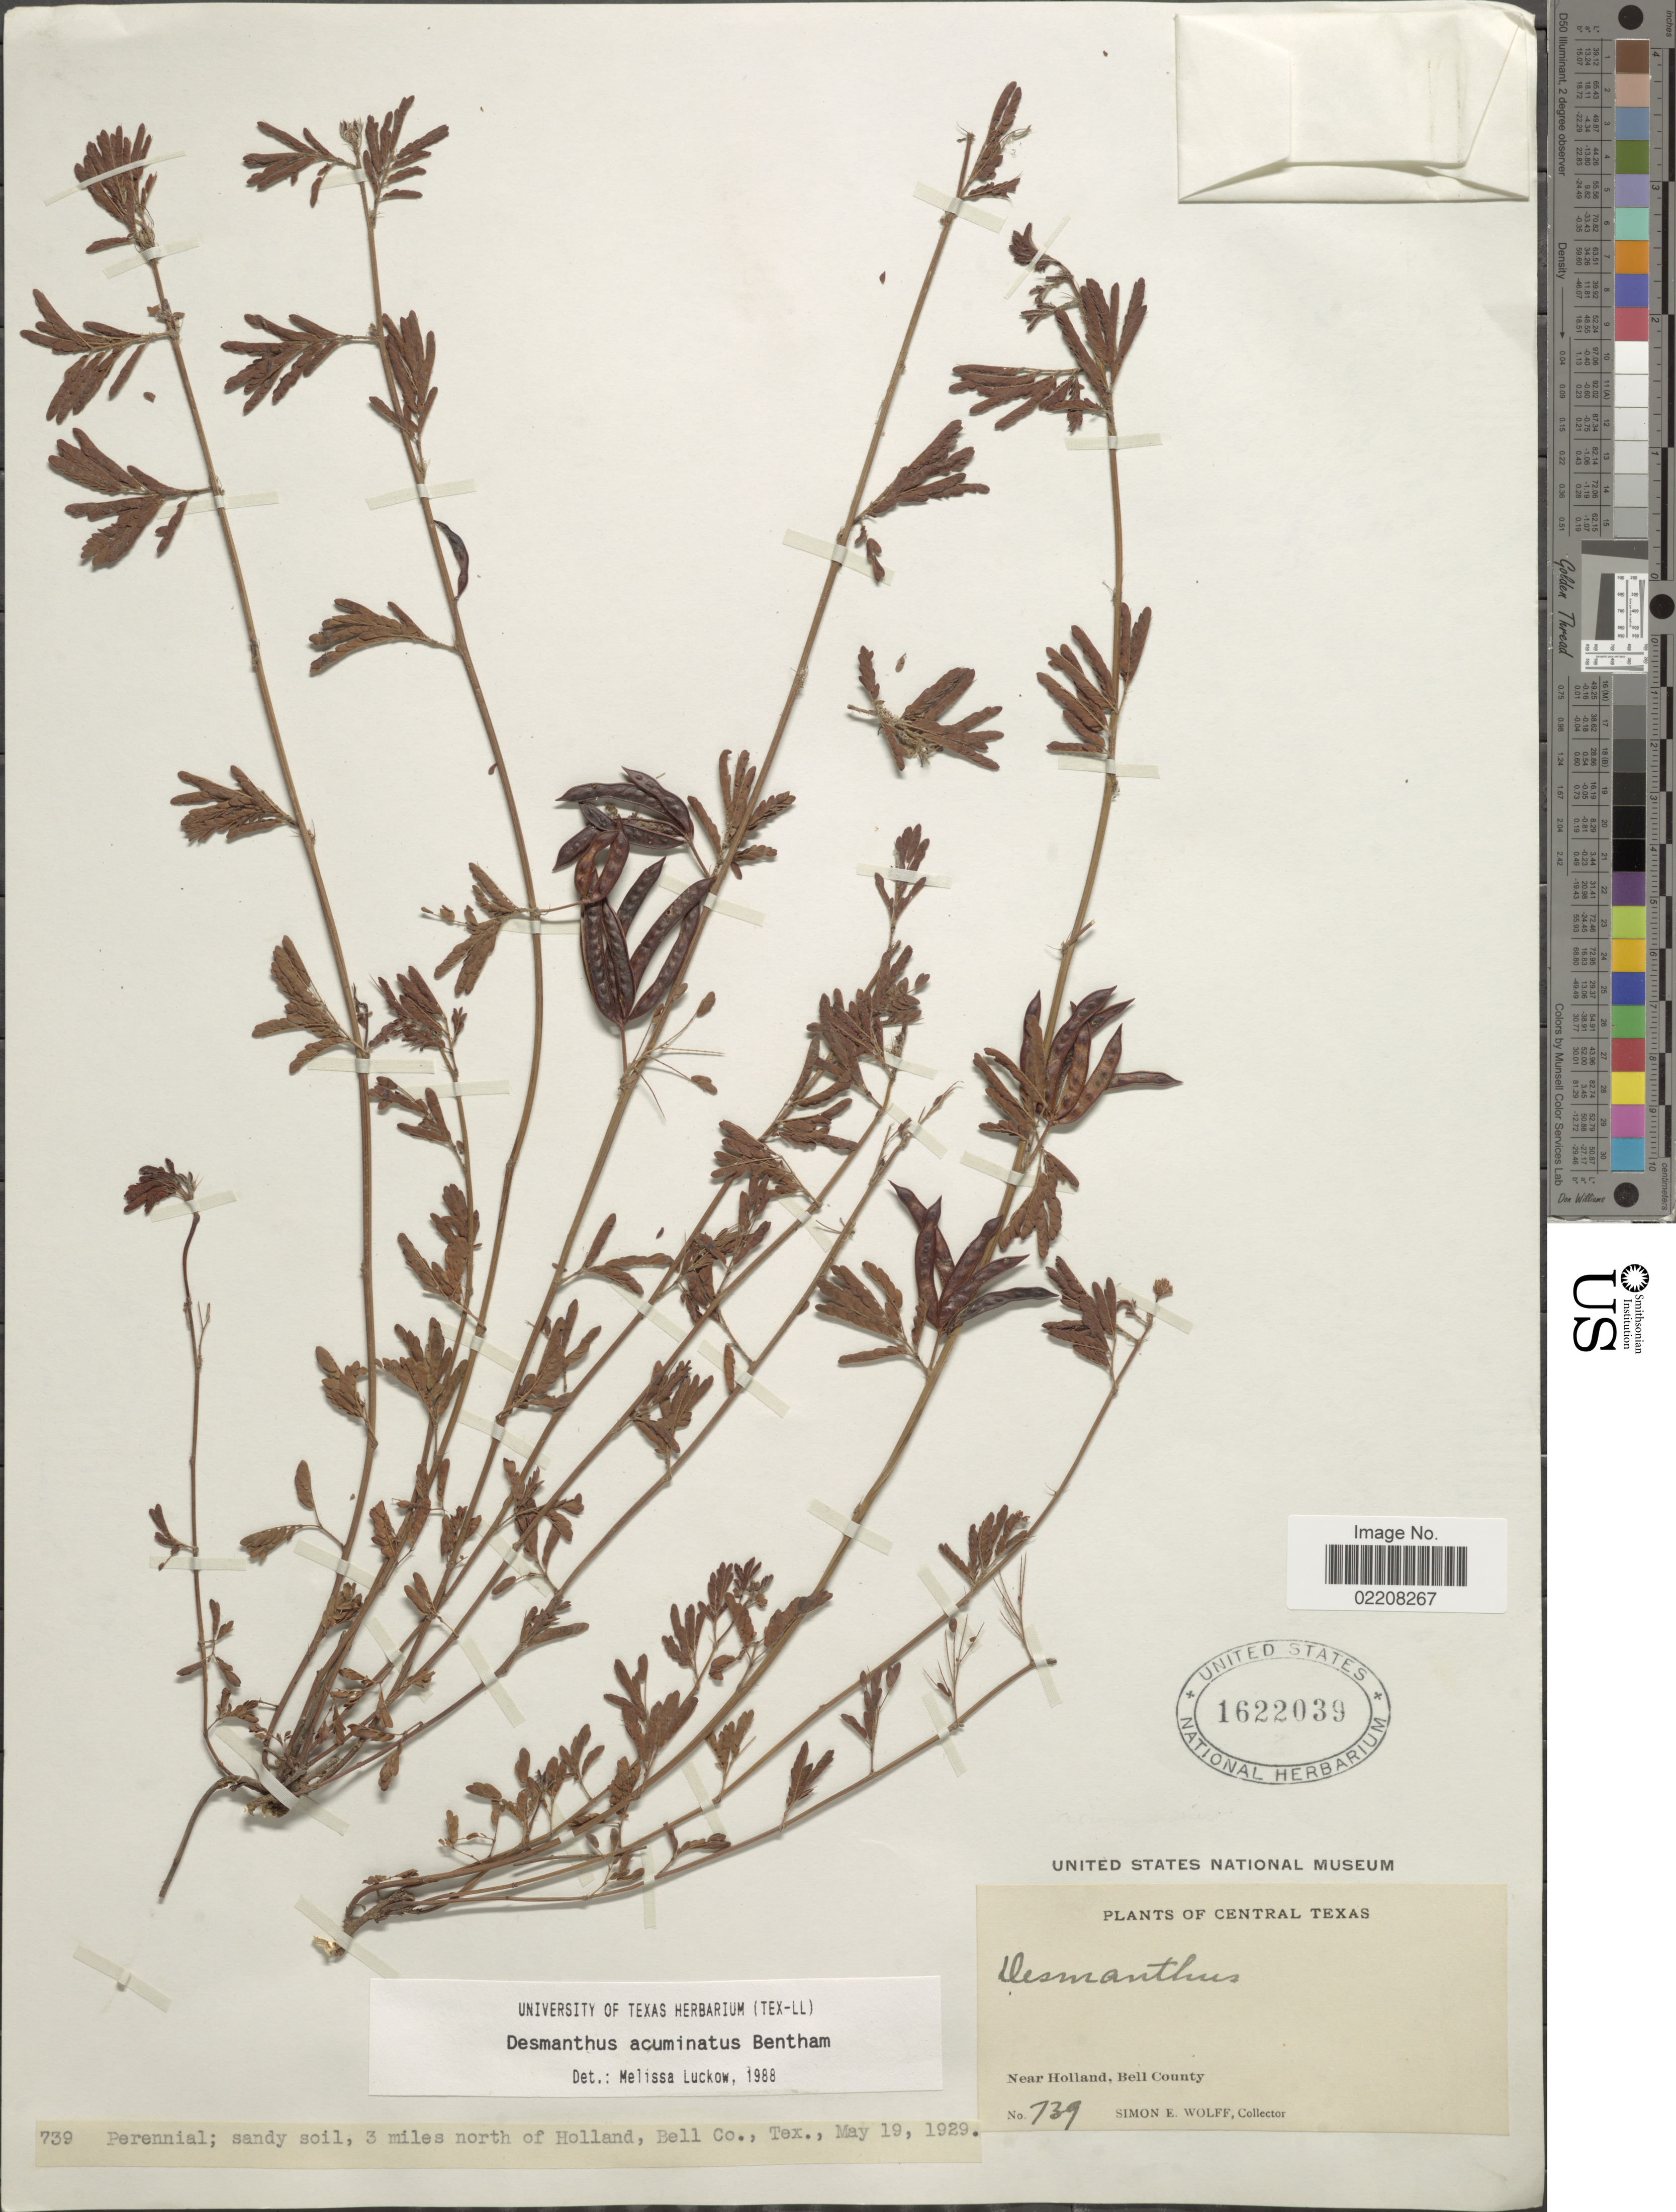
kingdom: Plantae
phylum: Tracheophyta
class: Magnoliopsida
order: Fabales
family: Fabaceae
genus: Desmanthus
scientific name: Desmanthus acuminatus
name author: Benth.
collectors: S. E. Wolff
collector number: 739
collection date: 1929-05-19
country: United States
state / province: Texas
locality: Central Texas. Near Holland, Bell County. 3 miles north of Holland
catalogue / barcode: US 1622039